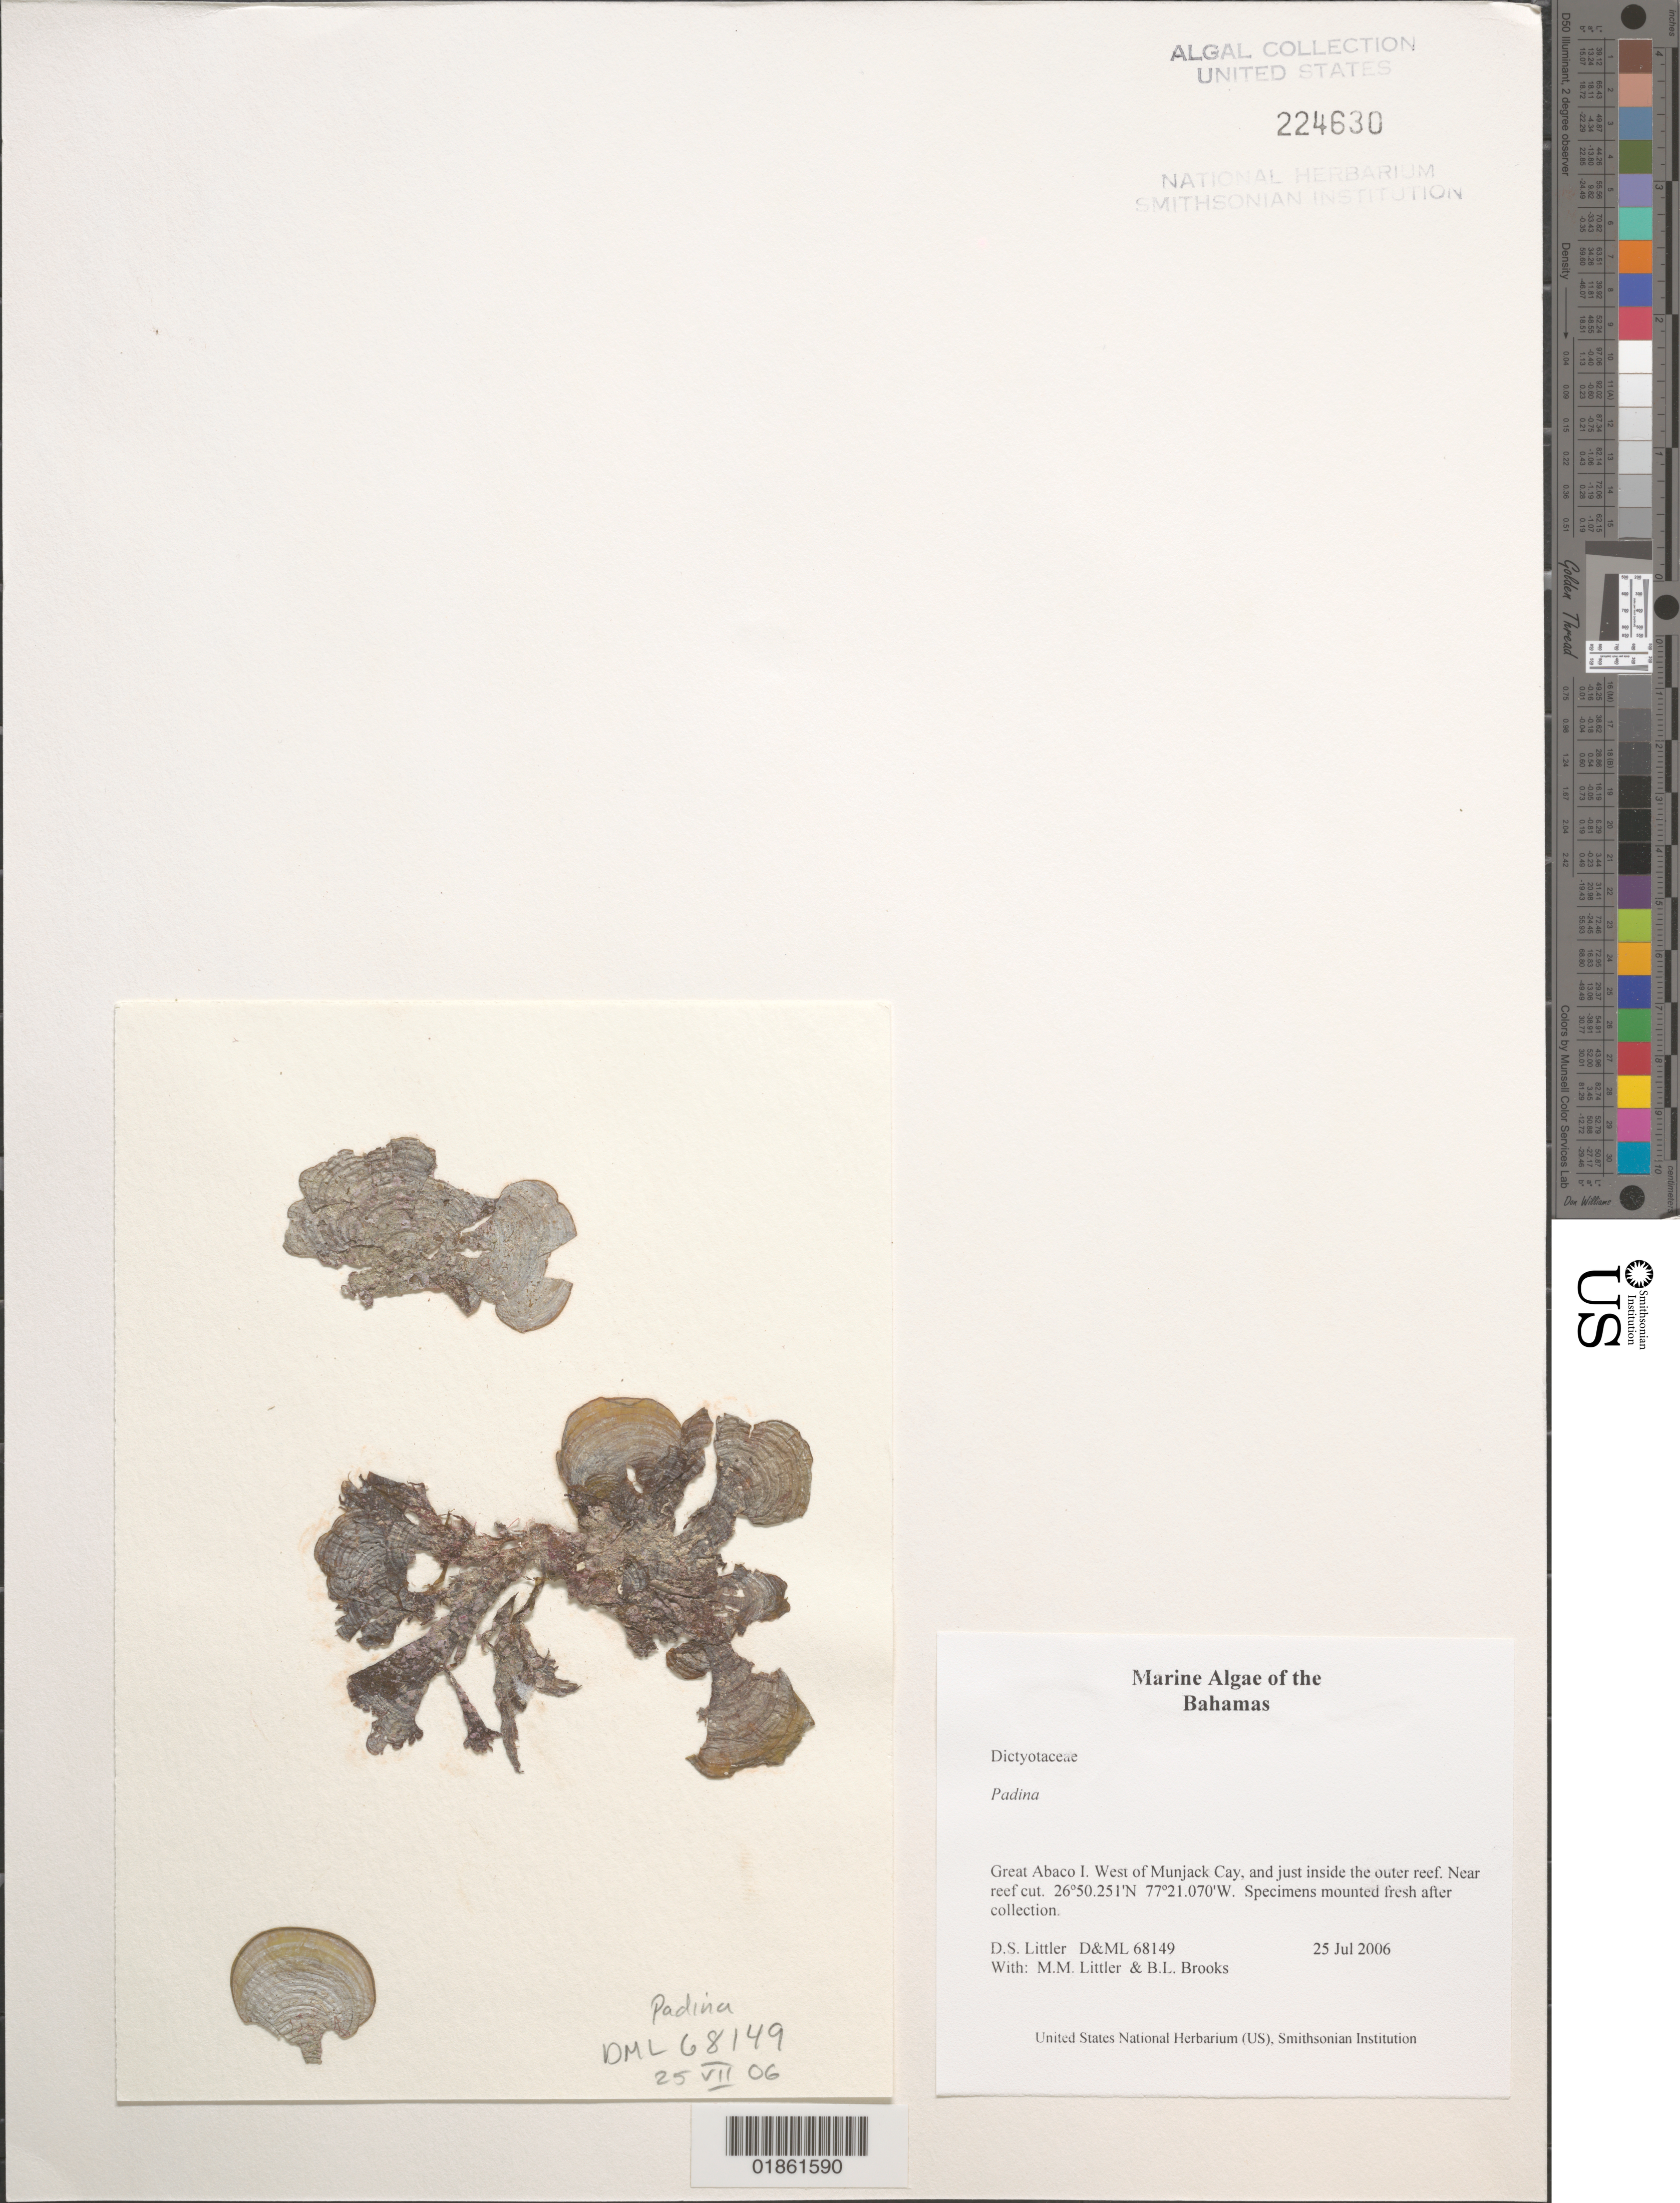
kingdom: Chromista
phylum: Ochrophyta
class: Phaeophyceae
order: Dictyotales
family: Dictyotaceae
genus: Padina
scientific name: Padina sp.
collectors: D. S. Littler, M. M. Littler & B. Lapointe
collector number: D&ML 68149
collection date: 2006-07-25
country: Bahamas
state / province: Hope Town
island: Nunjack Cay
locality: Abacos. Munjack [=Nunjack] Cay. W.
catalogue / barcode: US 224630